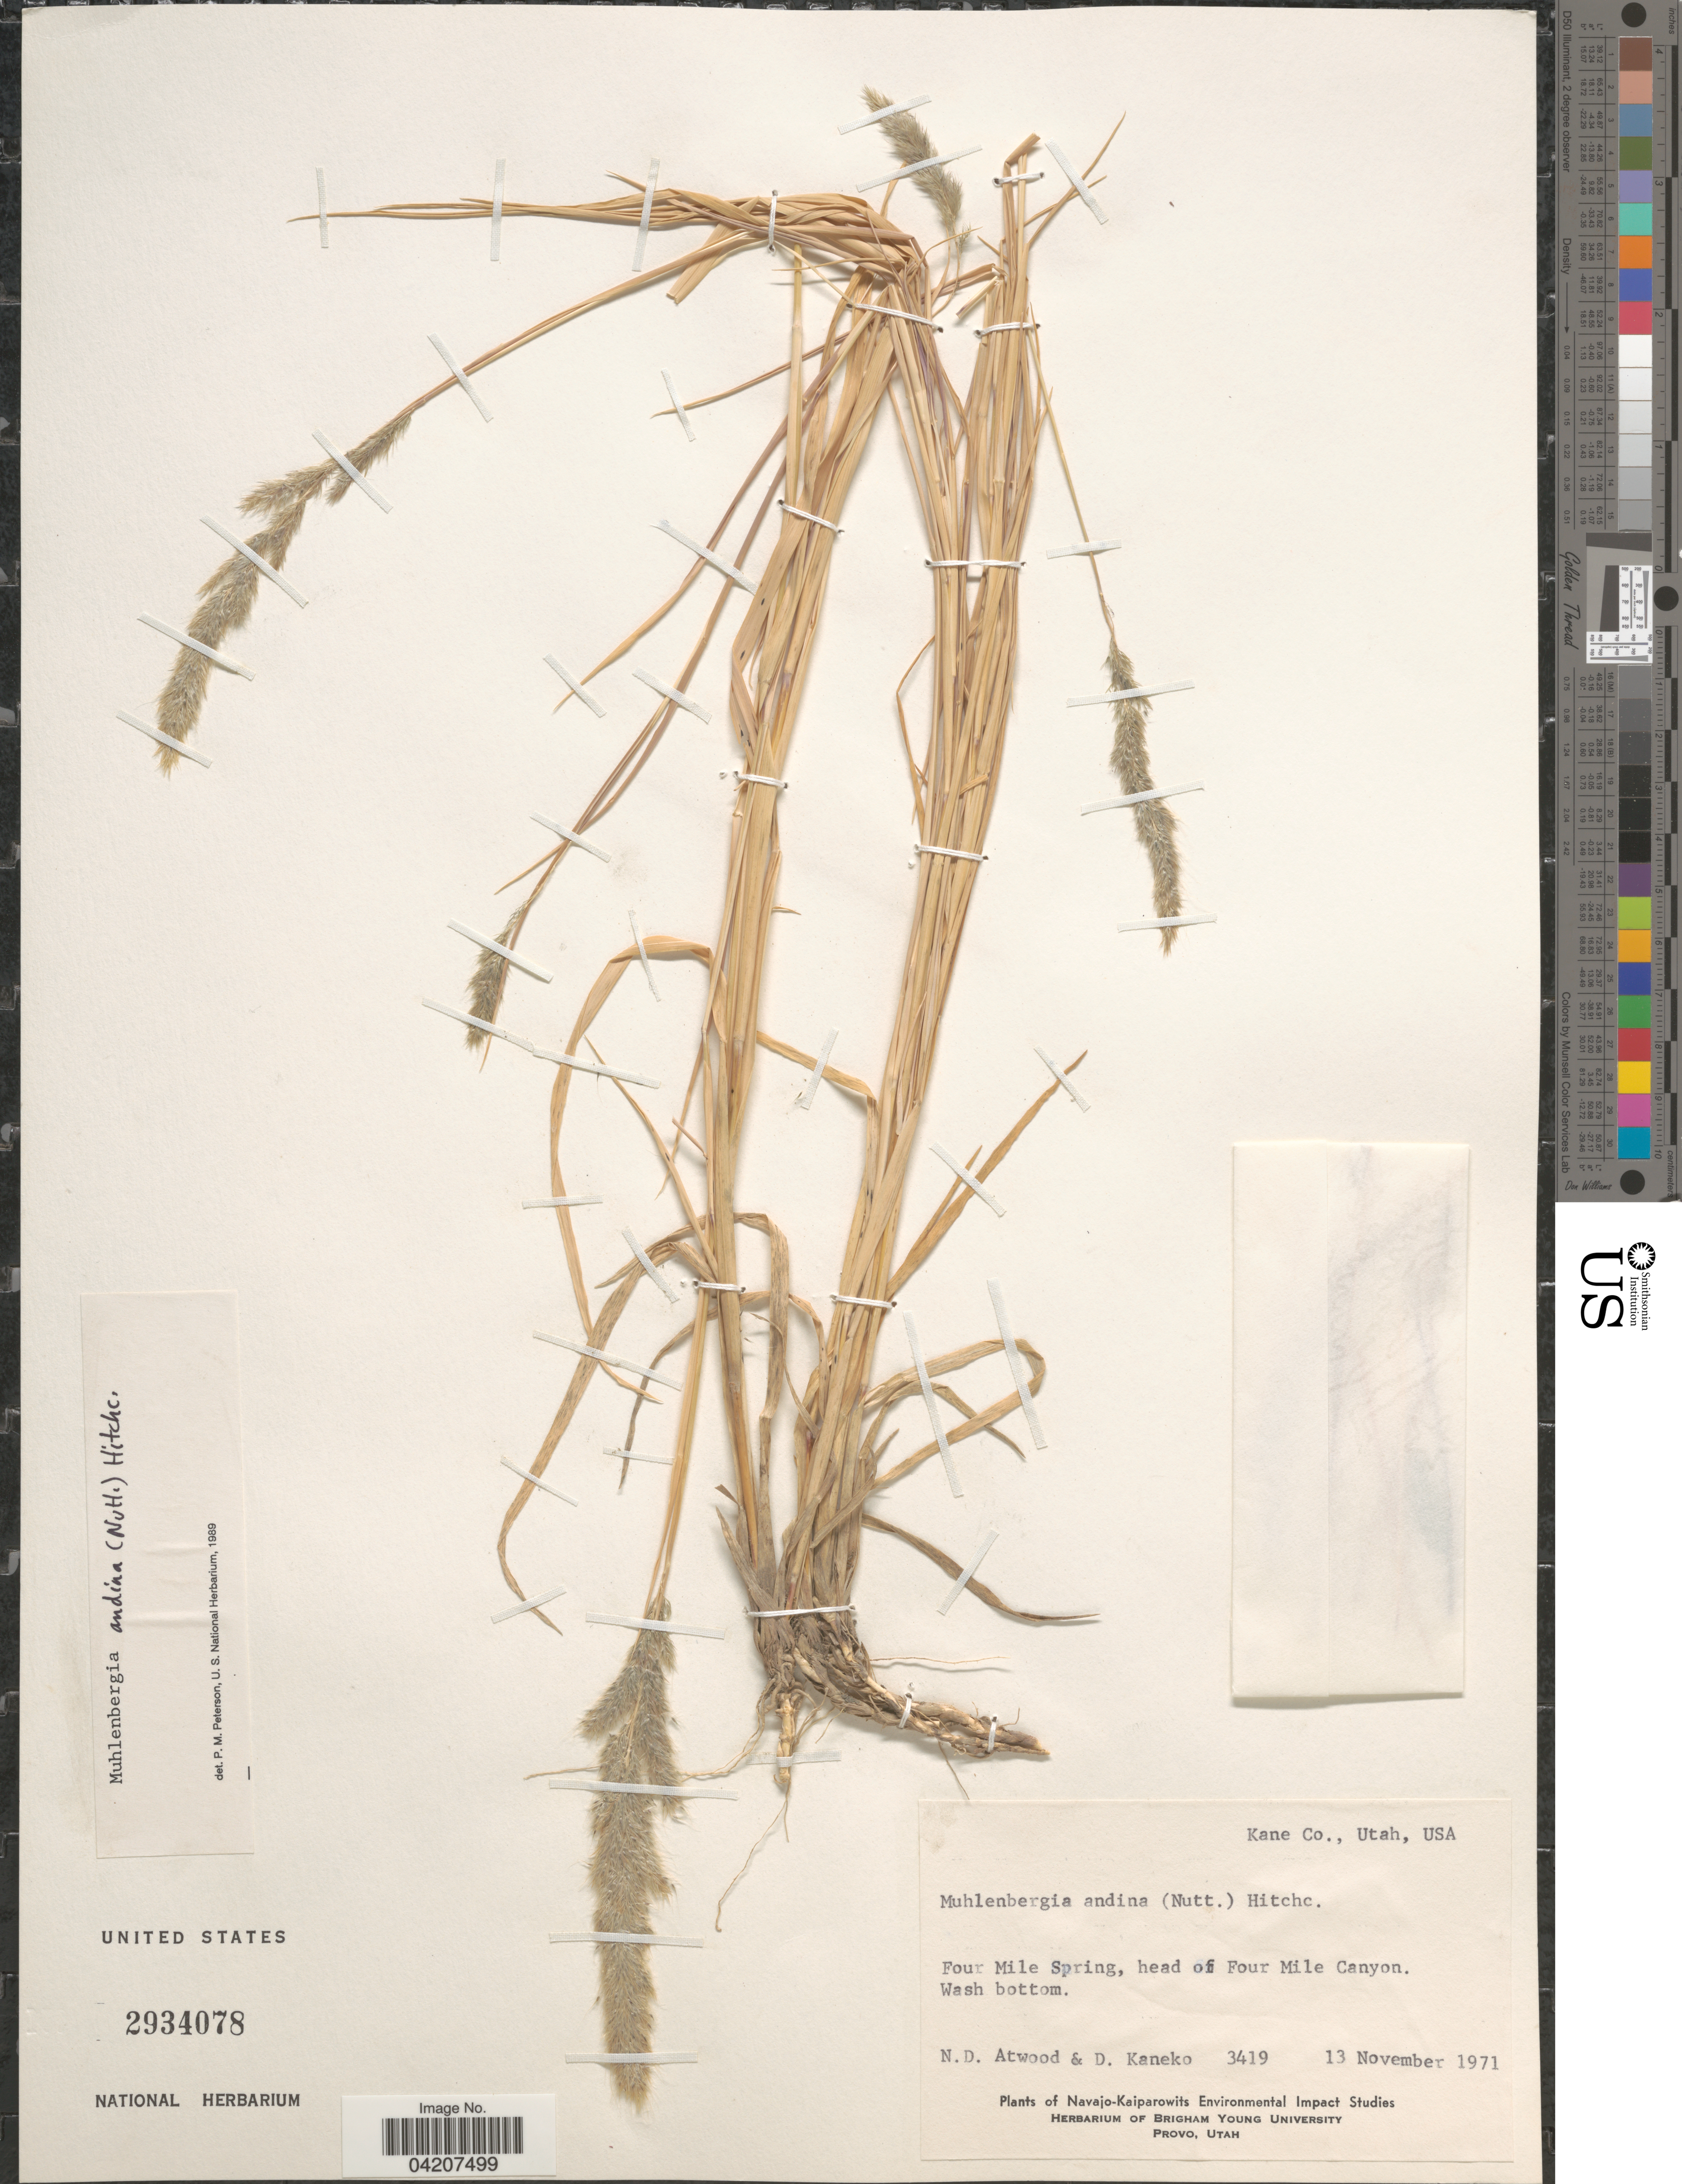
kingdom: Plantae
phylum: Tracheophyta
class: Liliopsida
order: Poales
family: Poaceae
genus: Muhlenbergia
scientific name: Muhlenbergia andina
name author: (Nutt.) Hitchc.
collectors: N. Atwood & D. Kaneko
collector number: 3419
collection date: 1971-11-13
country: United States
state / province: Utah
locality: Kane Co. Four Mile Spring, head of Four Mile Canyon.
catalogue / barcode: US 2934078